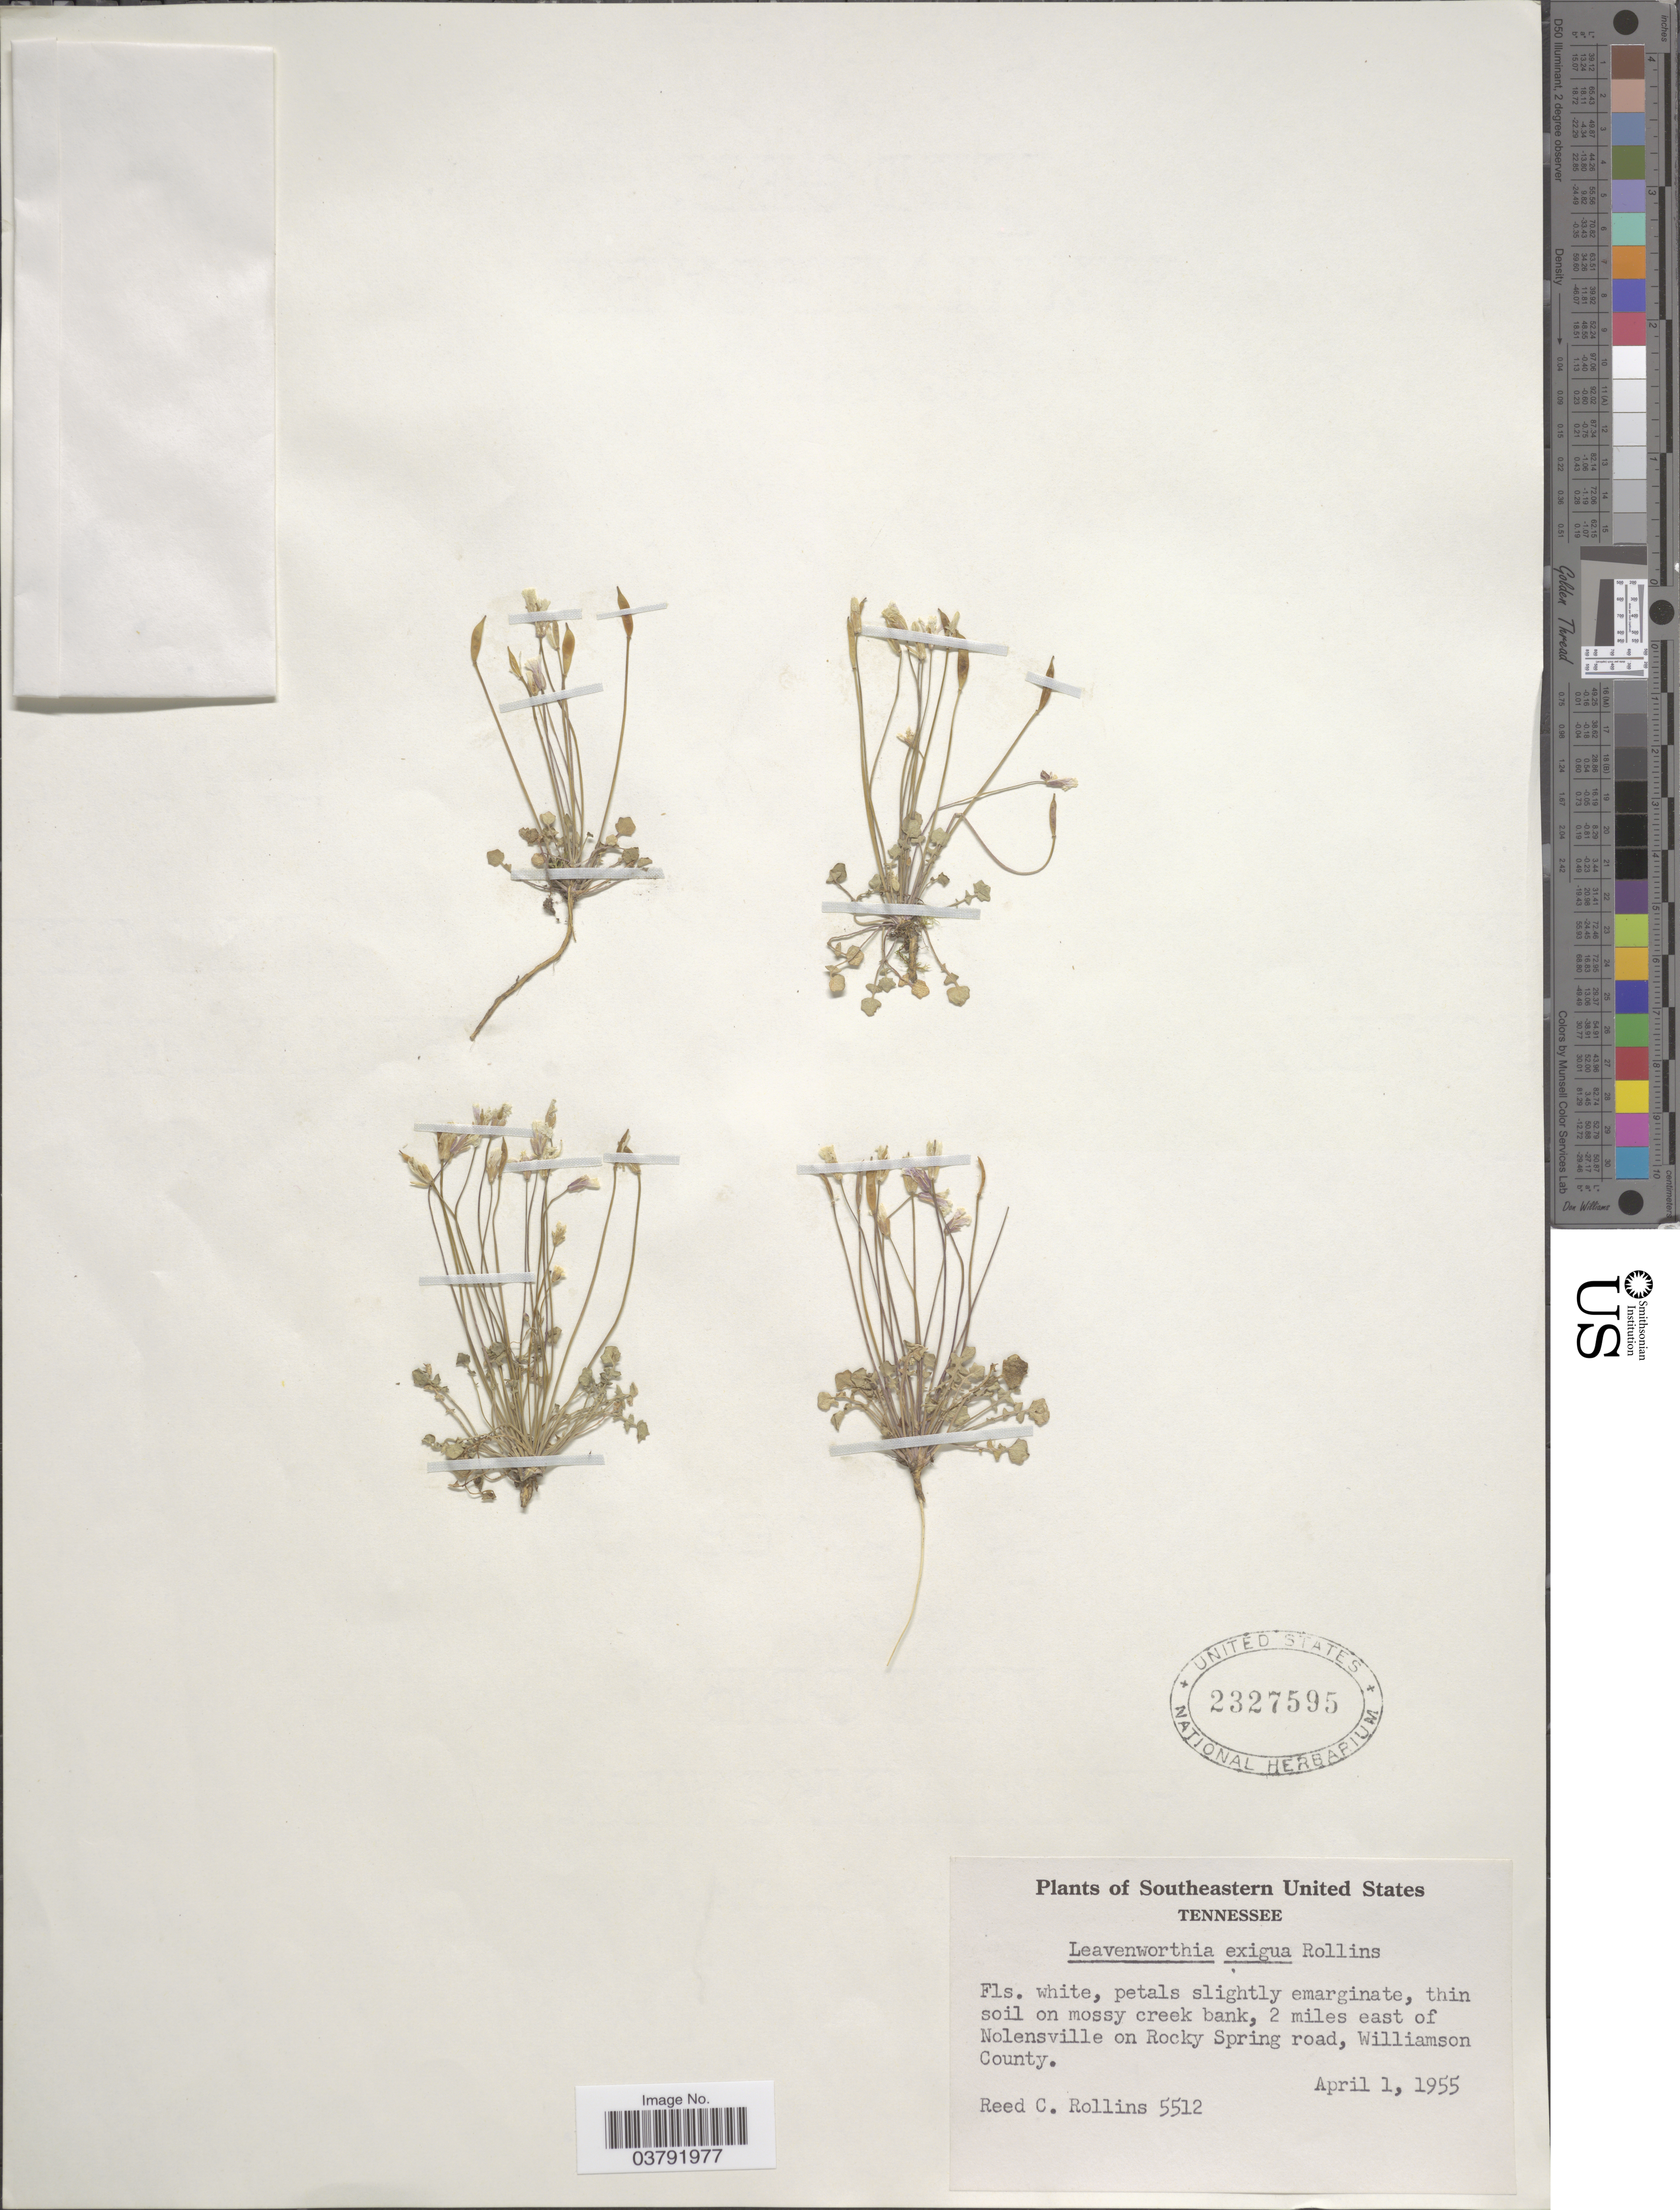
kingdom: Plantae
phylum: Tracheophyta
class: Magnoliopsida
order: Brassicales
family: Brassicaceae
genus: Leavenworthia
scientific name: Leavenworthia exigua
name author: Rollins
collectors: R. C. Rollins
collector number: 5512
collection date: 1955-04-01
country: United States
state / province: Tennessee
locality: Southeastern United States. 2 miles east of Nolensville on Rocky Spring road, Williamson County.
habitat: thin soil on mossy creek bank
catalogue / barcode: US 2327595